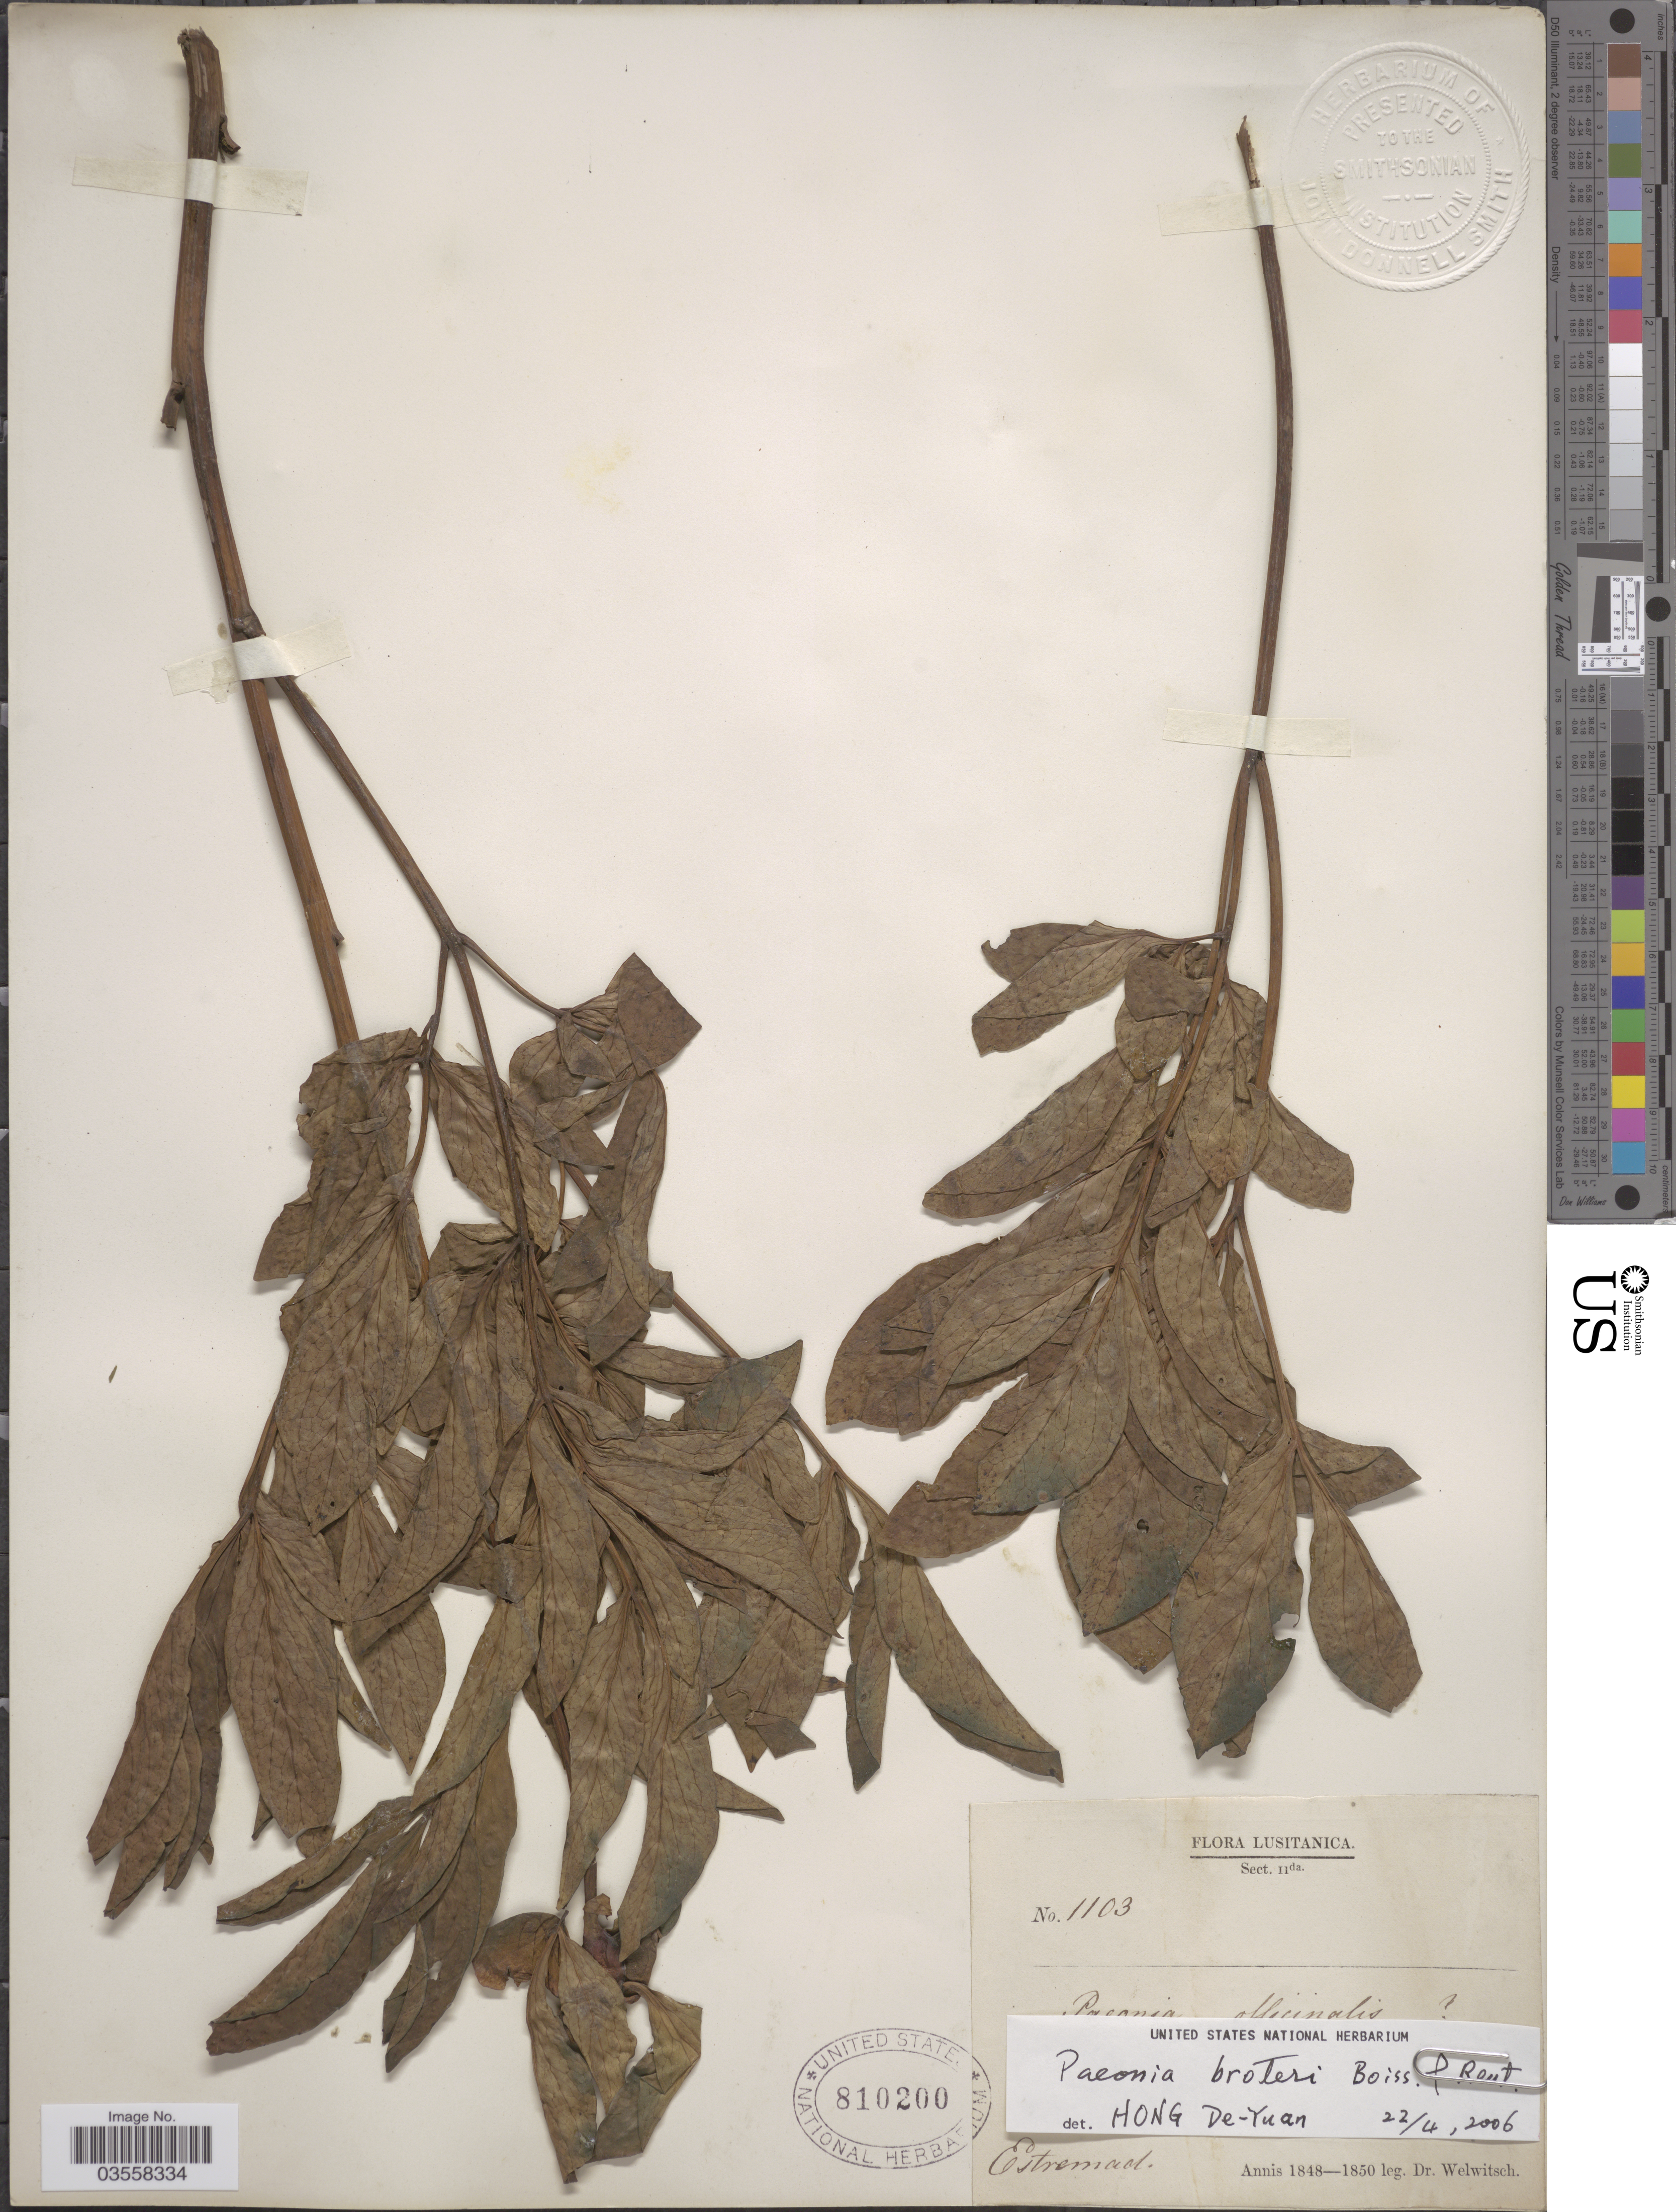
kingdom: Plantae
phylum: Tracheophyta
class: Magnoliopsida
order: Saxifragales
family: Paeoniaceae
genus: Paeonia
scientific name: Paeonia broteri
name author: Boiss. & Reut.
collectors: -. Welwitsch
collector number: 1103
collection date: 1848/1850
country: Portugal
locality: Lusitanica. Estremad.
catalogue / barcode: US 810200